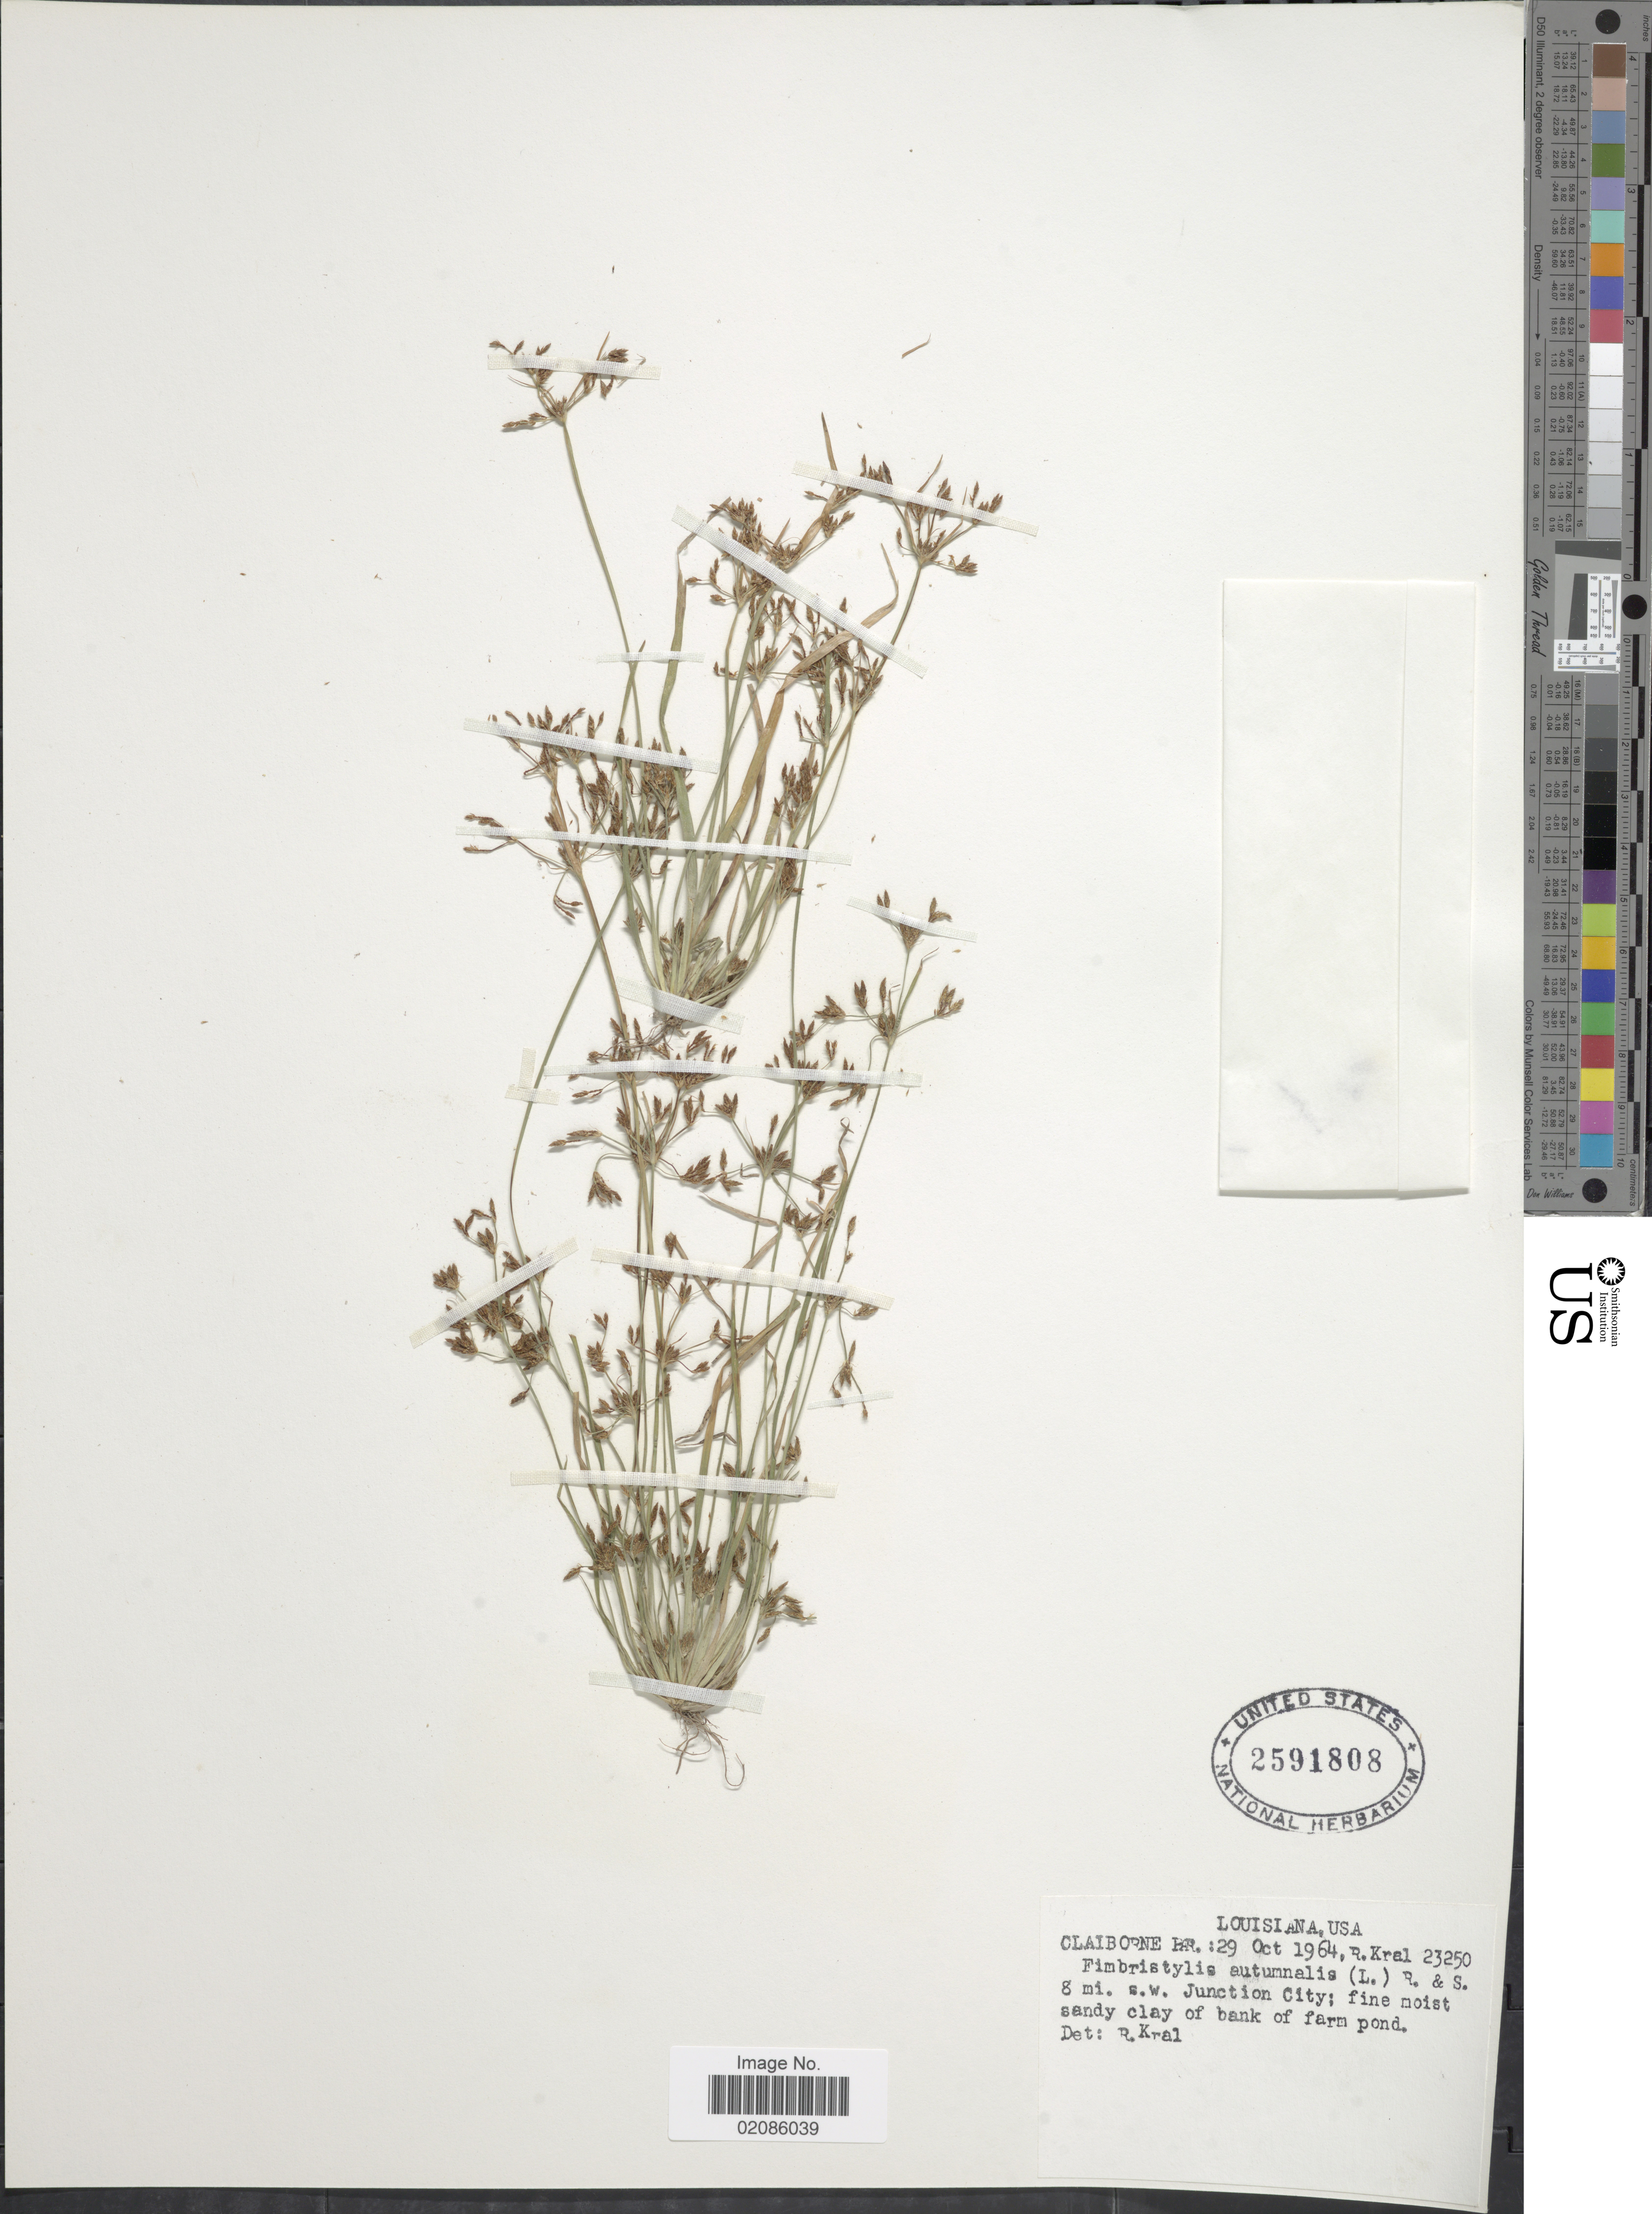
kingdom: Plantae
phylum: Tracheophyta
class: Liliopsida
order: Poales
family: Cyperaceae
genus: Fimbristylis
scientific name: Fimbristylis autumnalis (L.) Roem. & Schult.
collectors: R. Kral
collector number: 23250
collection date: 1964-10-29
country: United States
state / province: Louisiana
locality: Claiborne Par. 8 mi. s.w. Junction City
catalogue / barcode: US 2591808